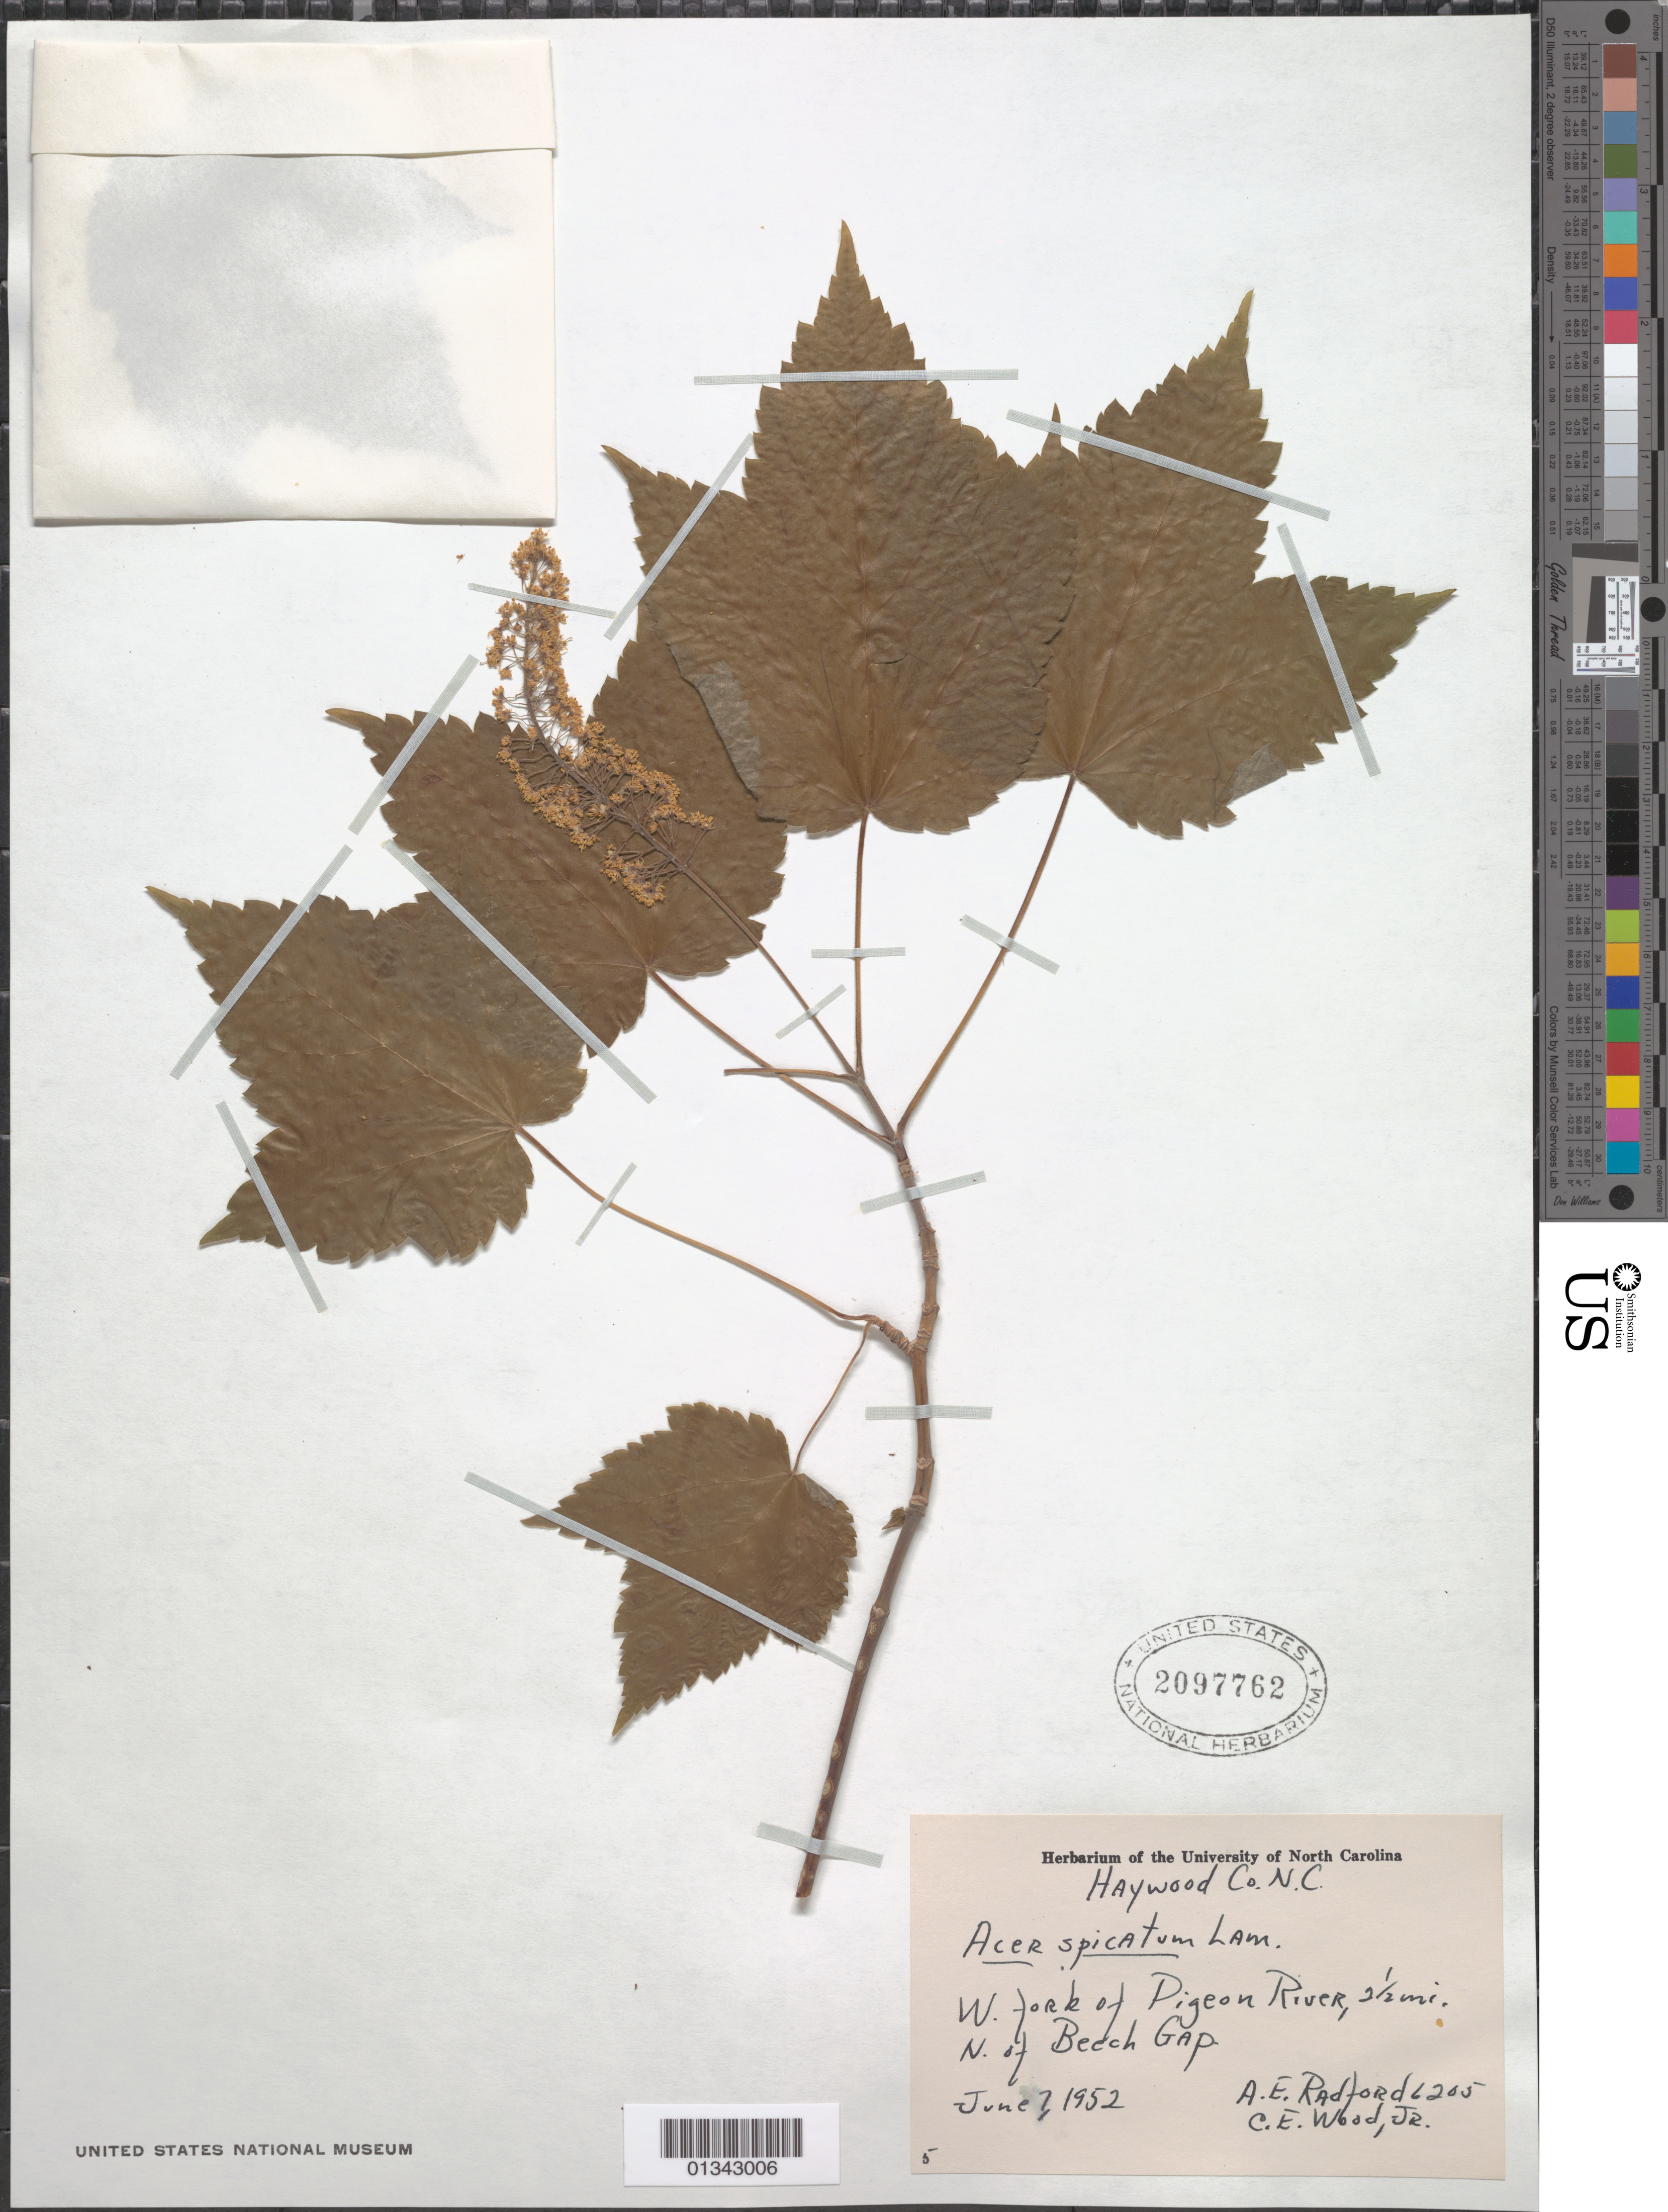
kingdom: Plantae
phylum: Tracheophyta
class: Magnoliopsida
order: Sapindales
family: Sapindaceae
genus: Acer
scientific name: Acer spicatum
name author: Lam.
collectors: A. E. Radford & C. E. Wood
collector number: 6205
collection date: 1952-06-07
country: United States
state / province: North Carolina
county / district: Haywood County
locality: Haywood County, W. fork of Pigeon River, 2.5 miles N of Beech Gap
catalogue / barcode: US 2097762